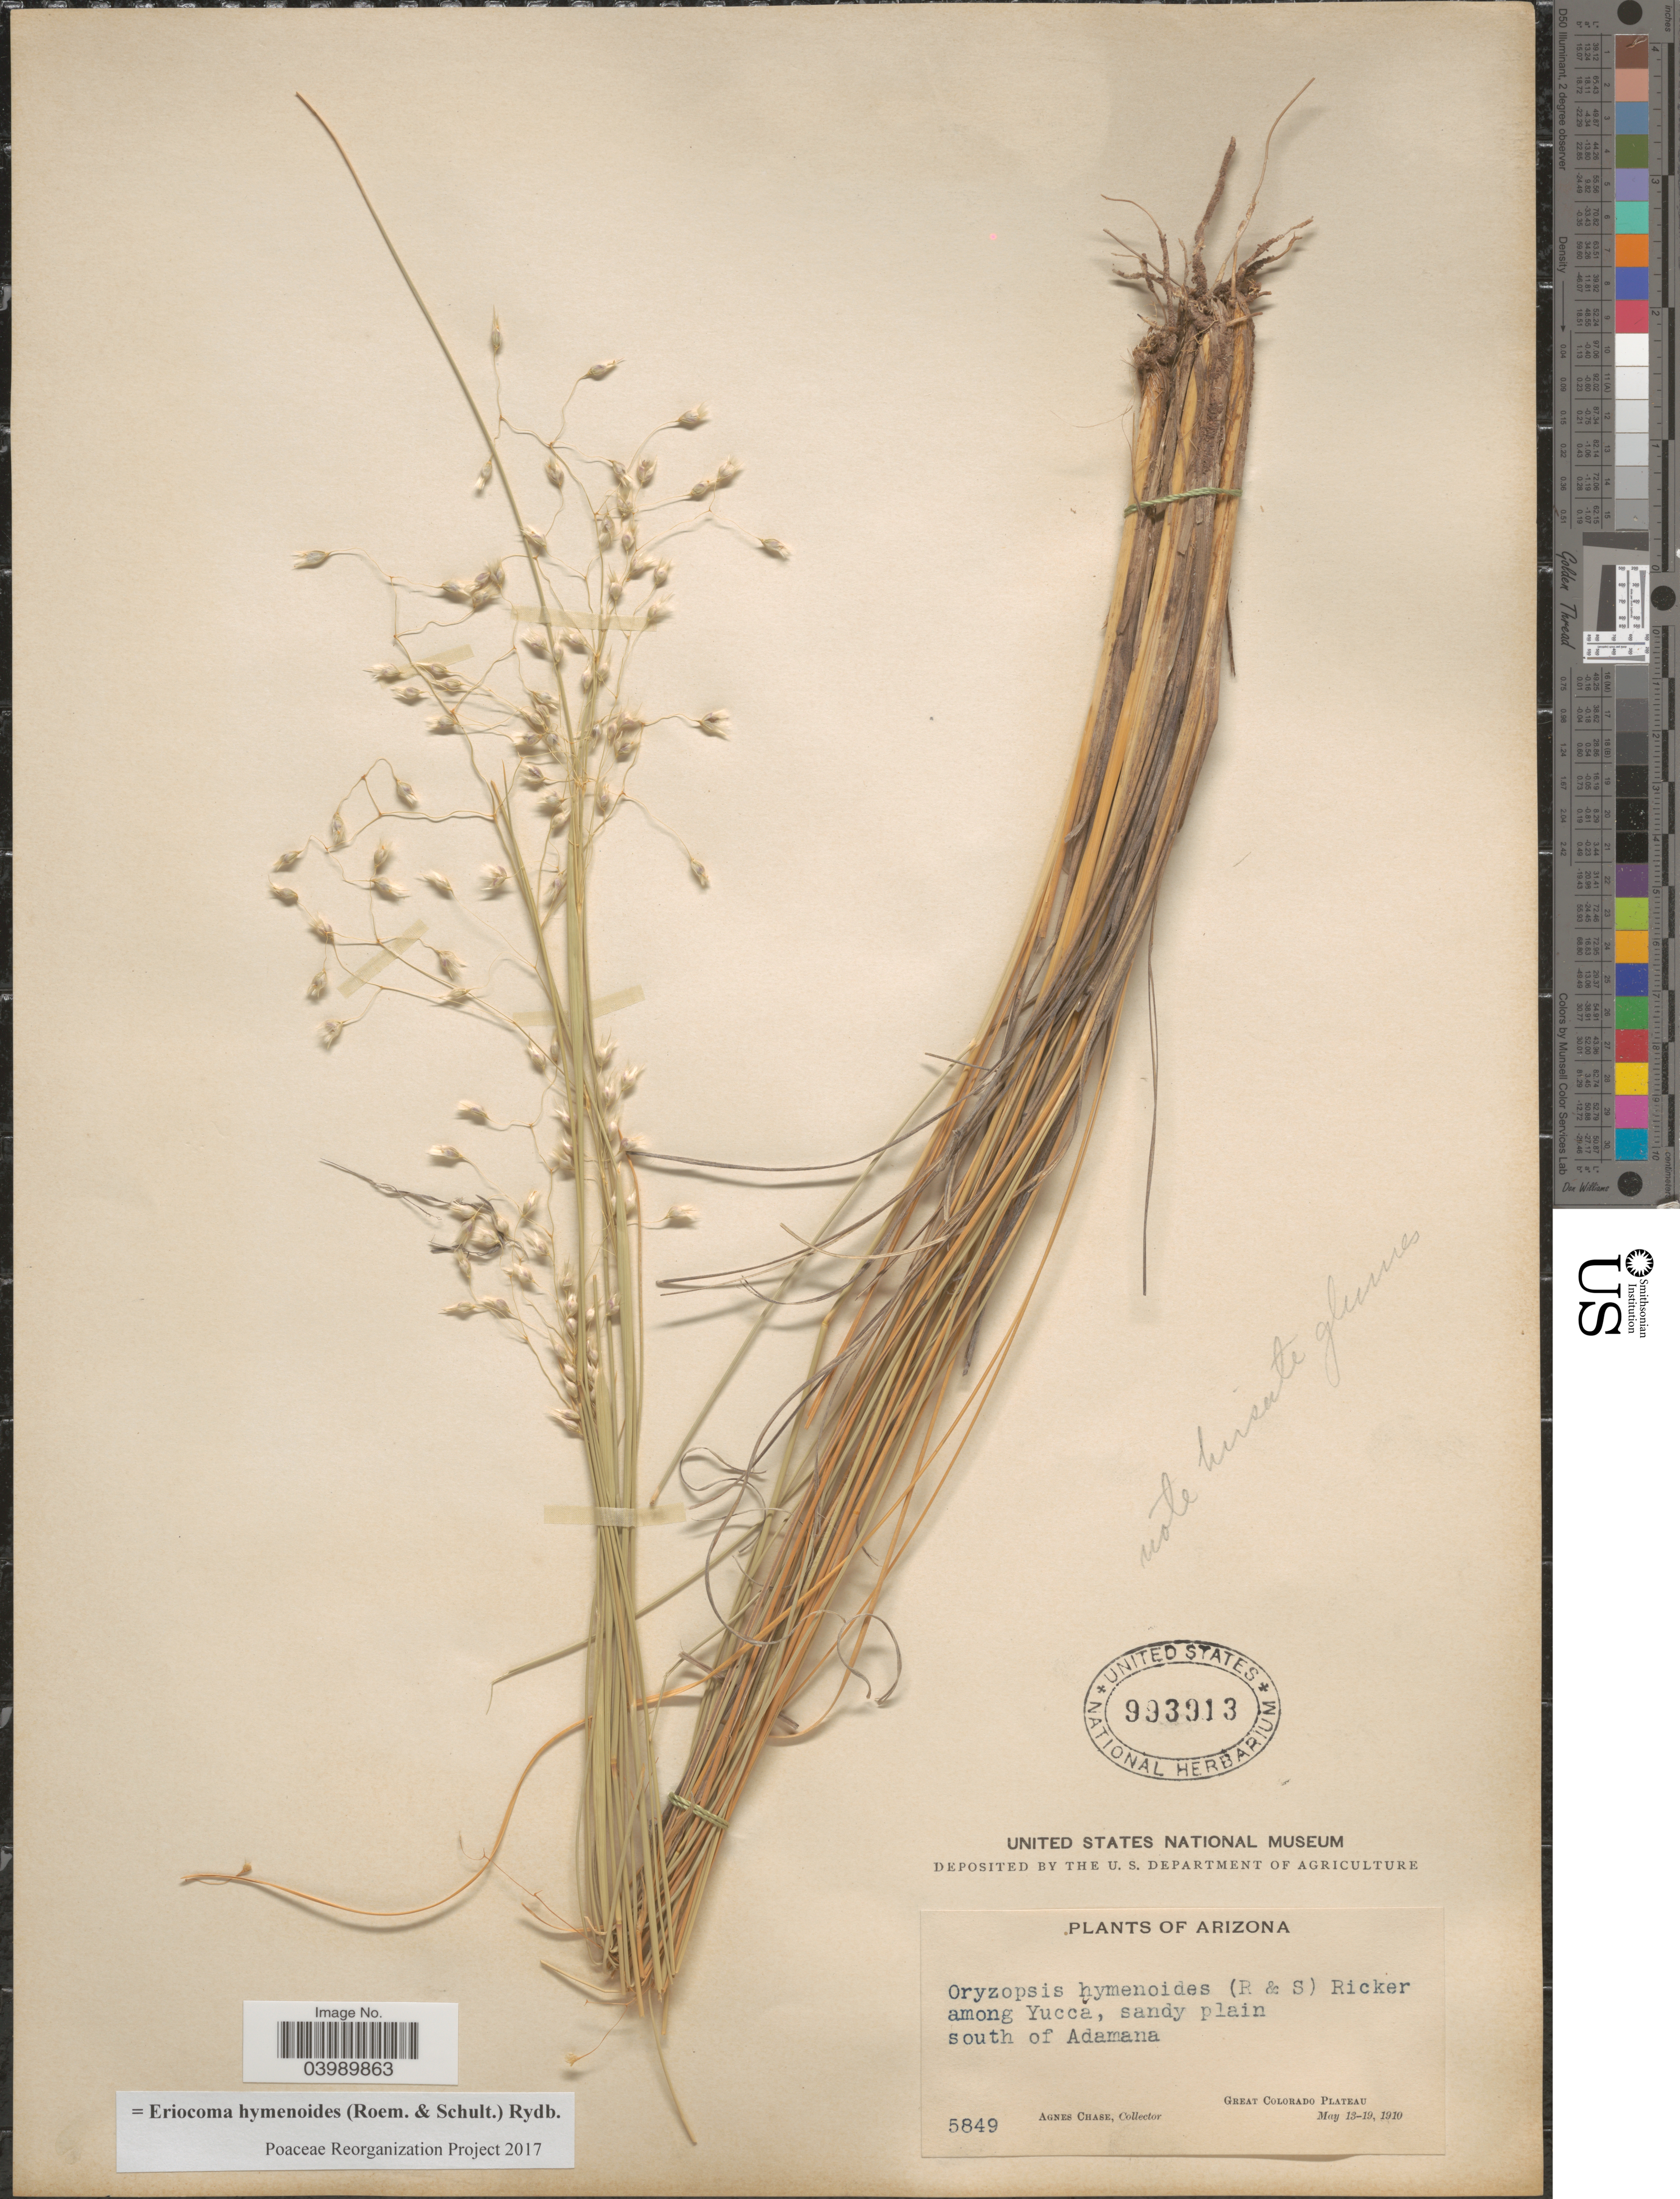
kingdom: Plantae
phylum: Tracheophyta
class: Liliopsida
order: Poales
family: Poaceae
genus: Eriocoma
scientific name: Eriocoma hymenoides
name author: (Roem. & Schult.) Rydb.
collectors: A. Chase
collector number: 5849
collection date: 1910-05-13/1910-05-19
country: United States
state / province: Arizona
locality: Among Yucca, sandy plain south of Adamana. Great Colorado Plateau.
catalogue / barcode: US 993913